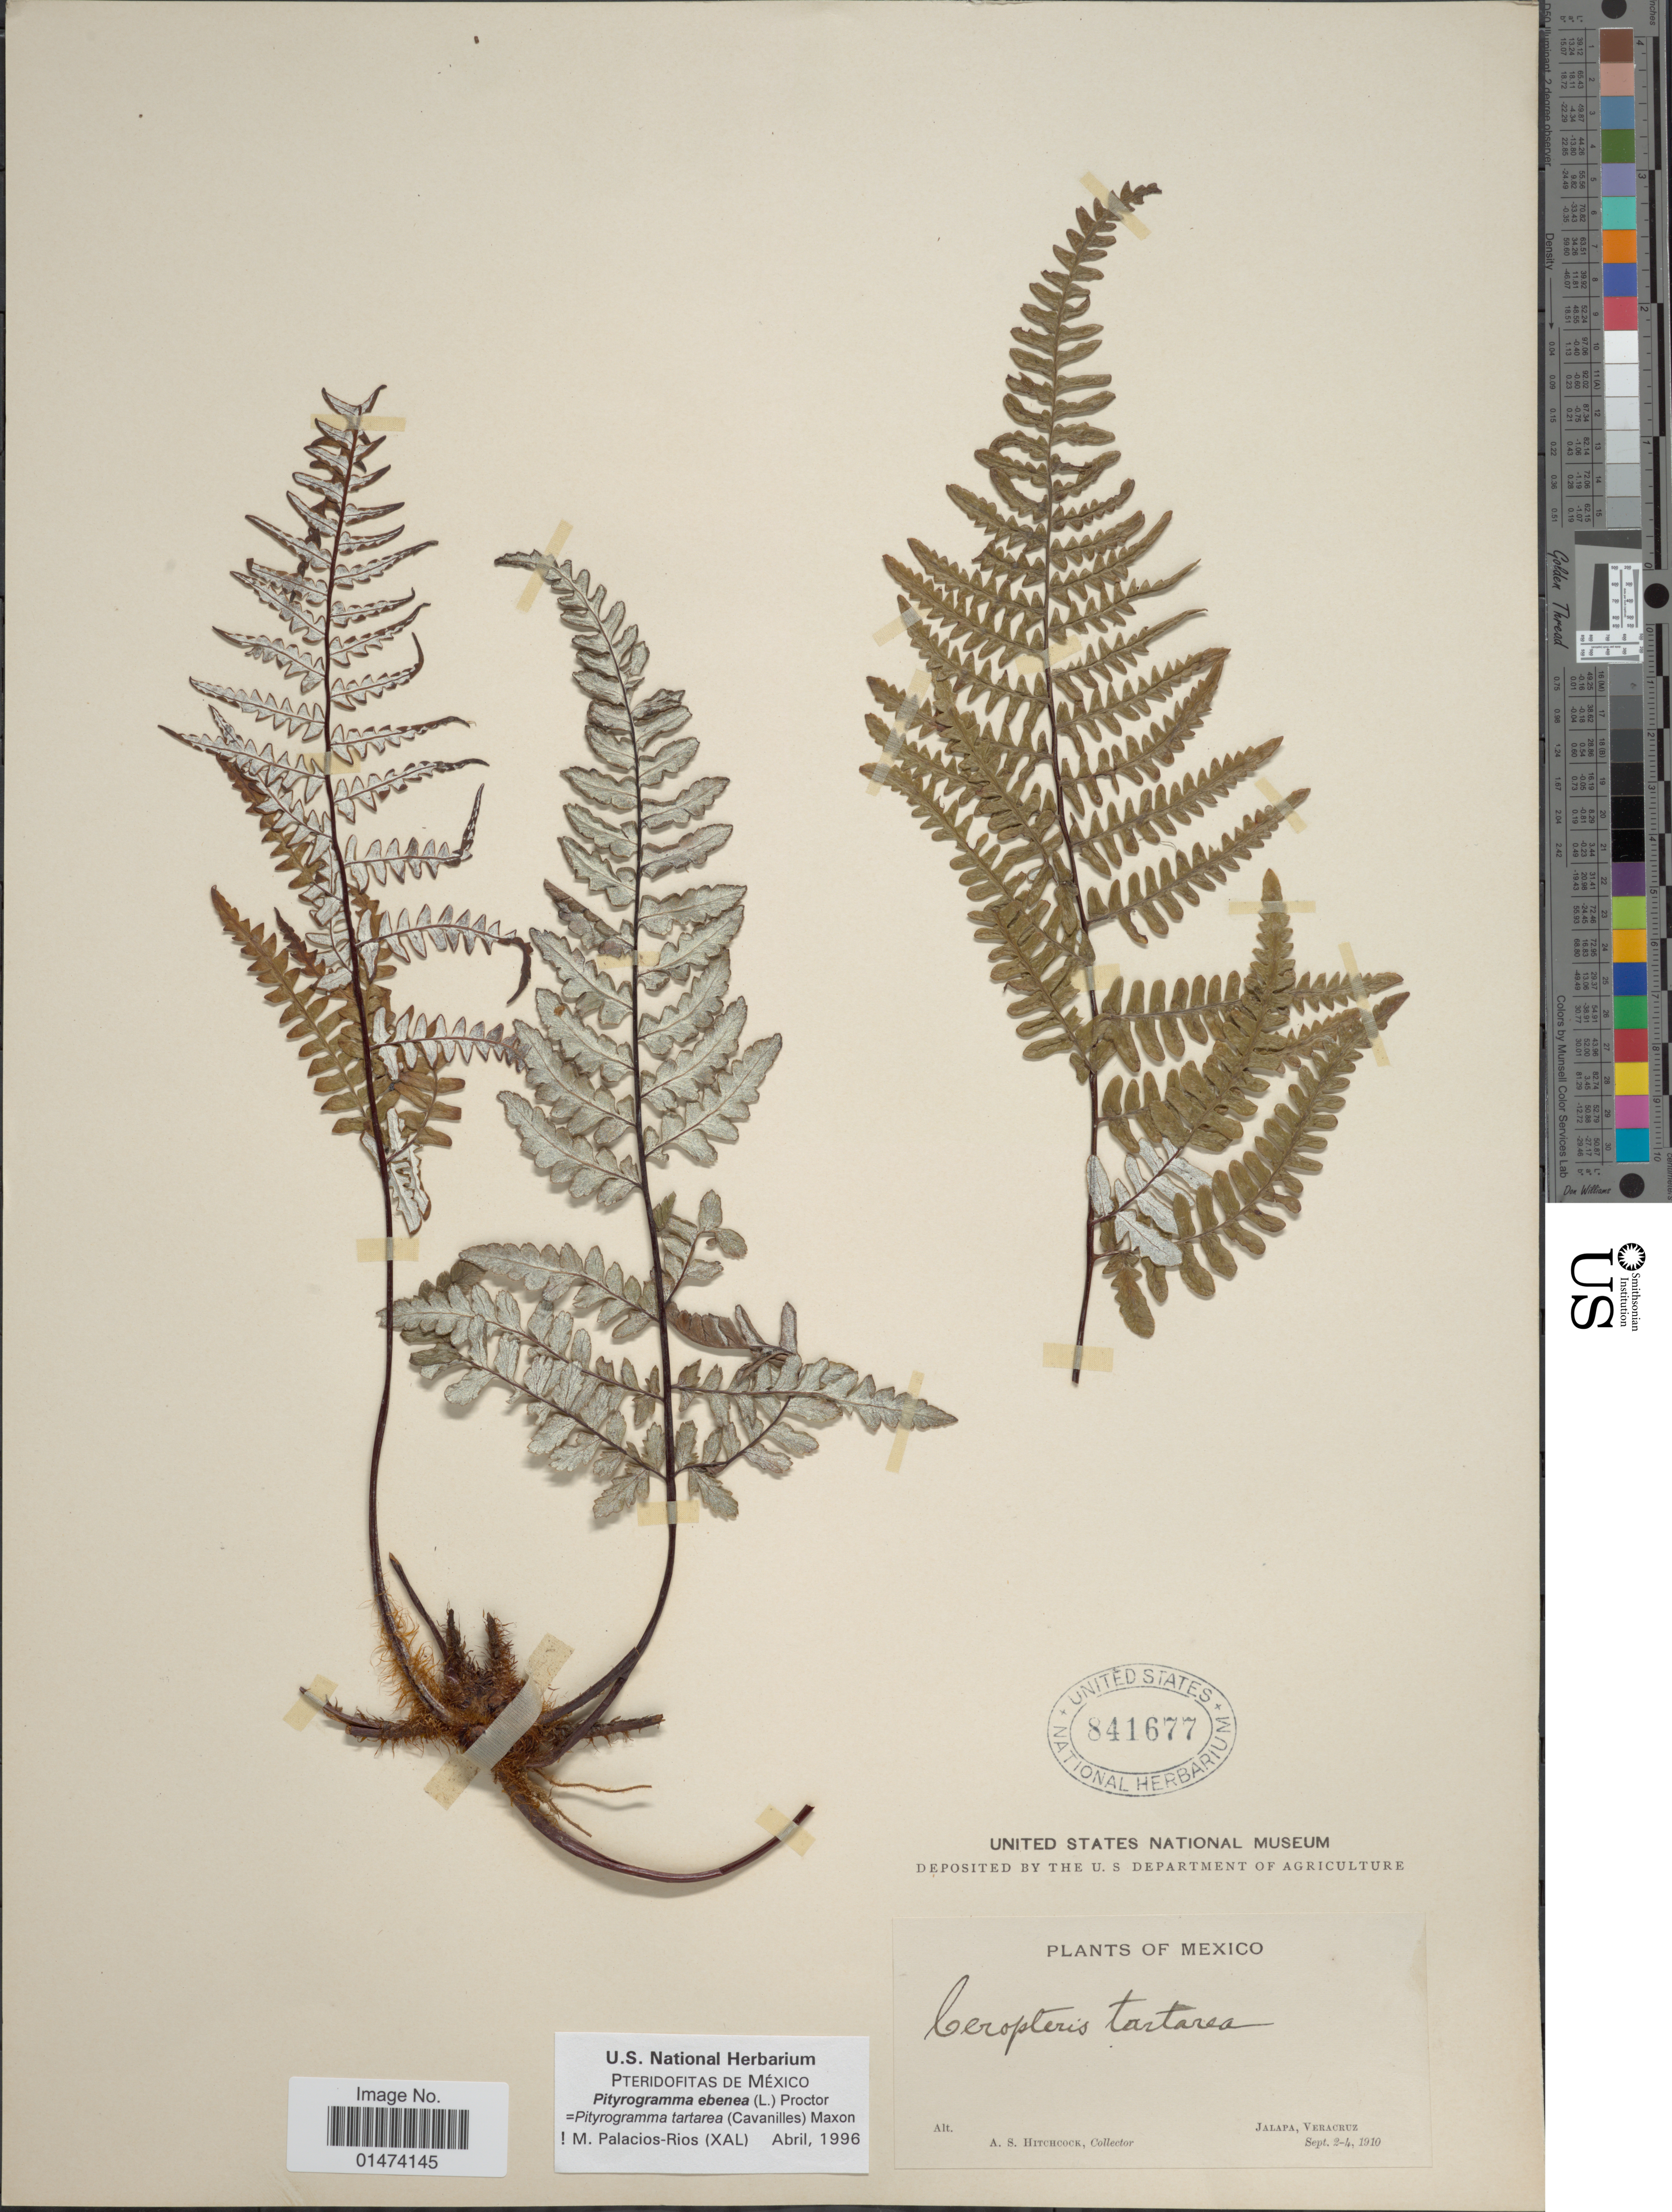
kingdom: Plantae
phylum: Tracheophyta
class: Polypodiopsida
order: Polypodiales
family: Pteridaceae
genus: Pityrogramma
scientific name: Pityrogramma tartarea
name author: (Cav.) Maxon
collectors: A. S. Hitchcock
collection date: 1910-09-02/1910-09-04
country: Mexico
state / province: Veracruz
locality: Jalapa, Veracruz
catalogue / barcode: US 841677